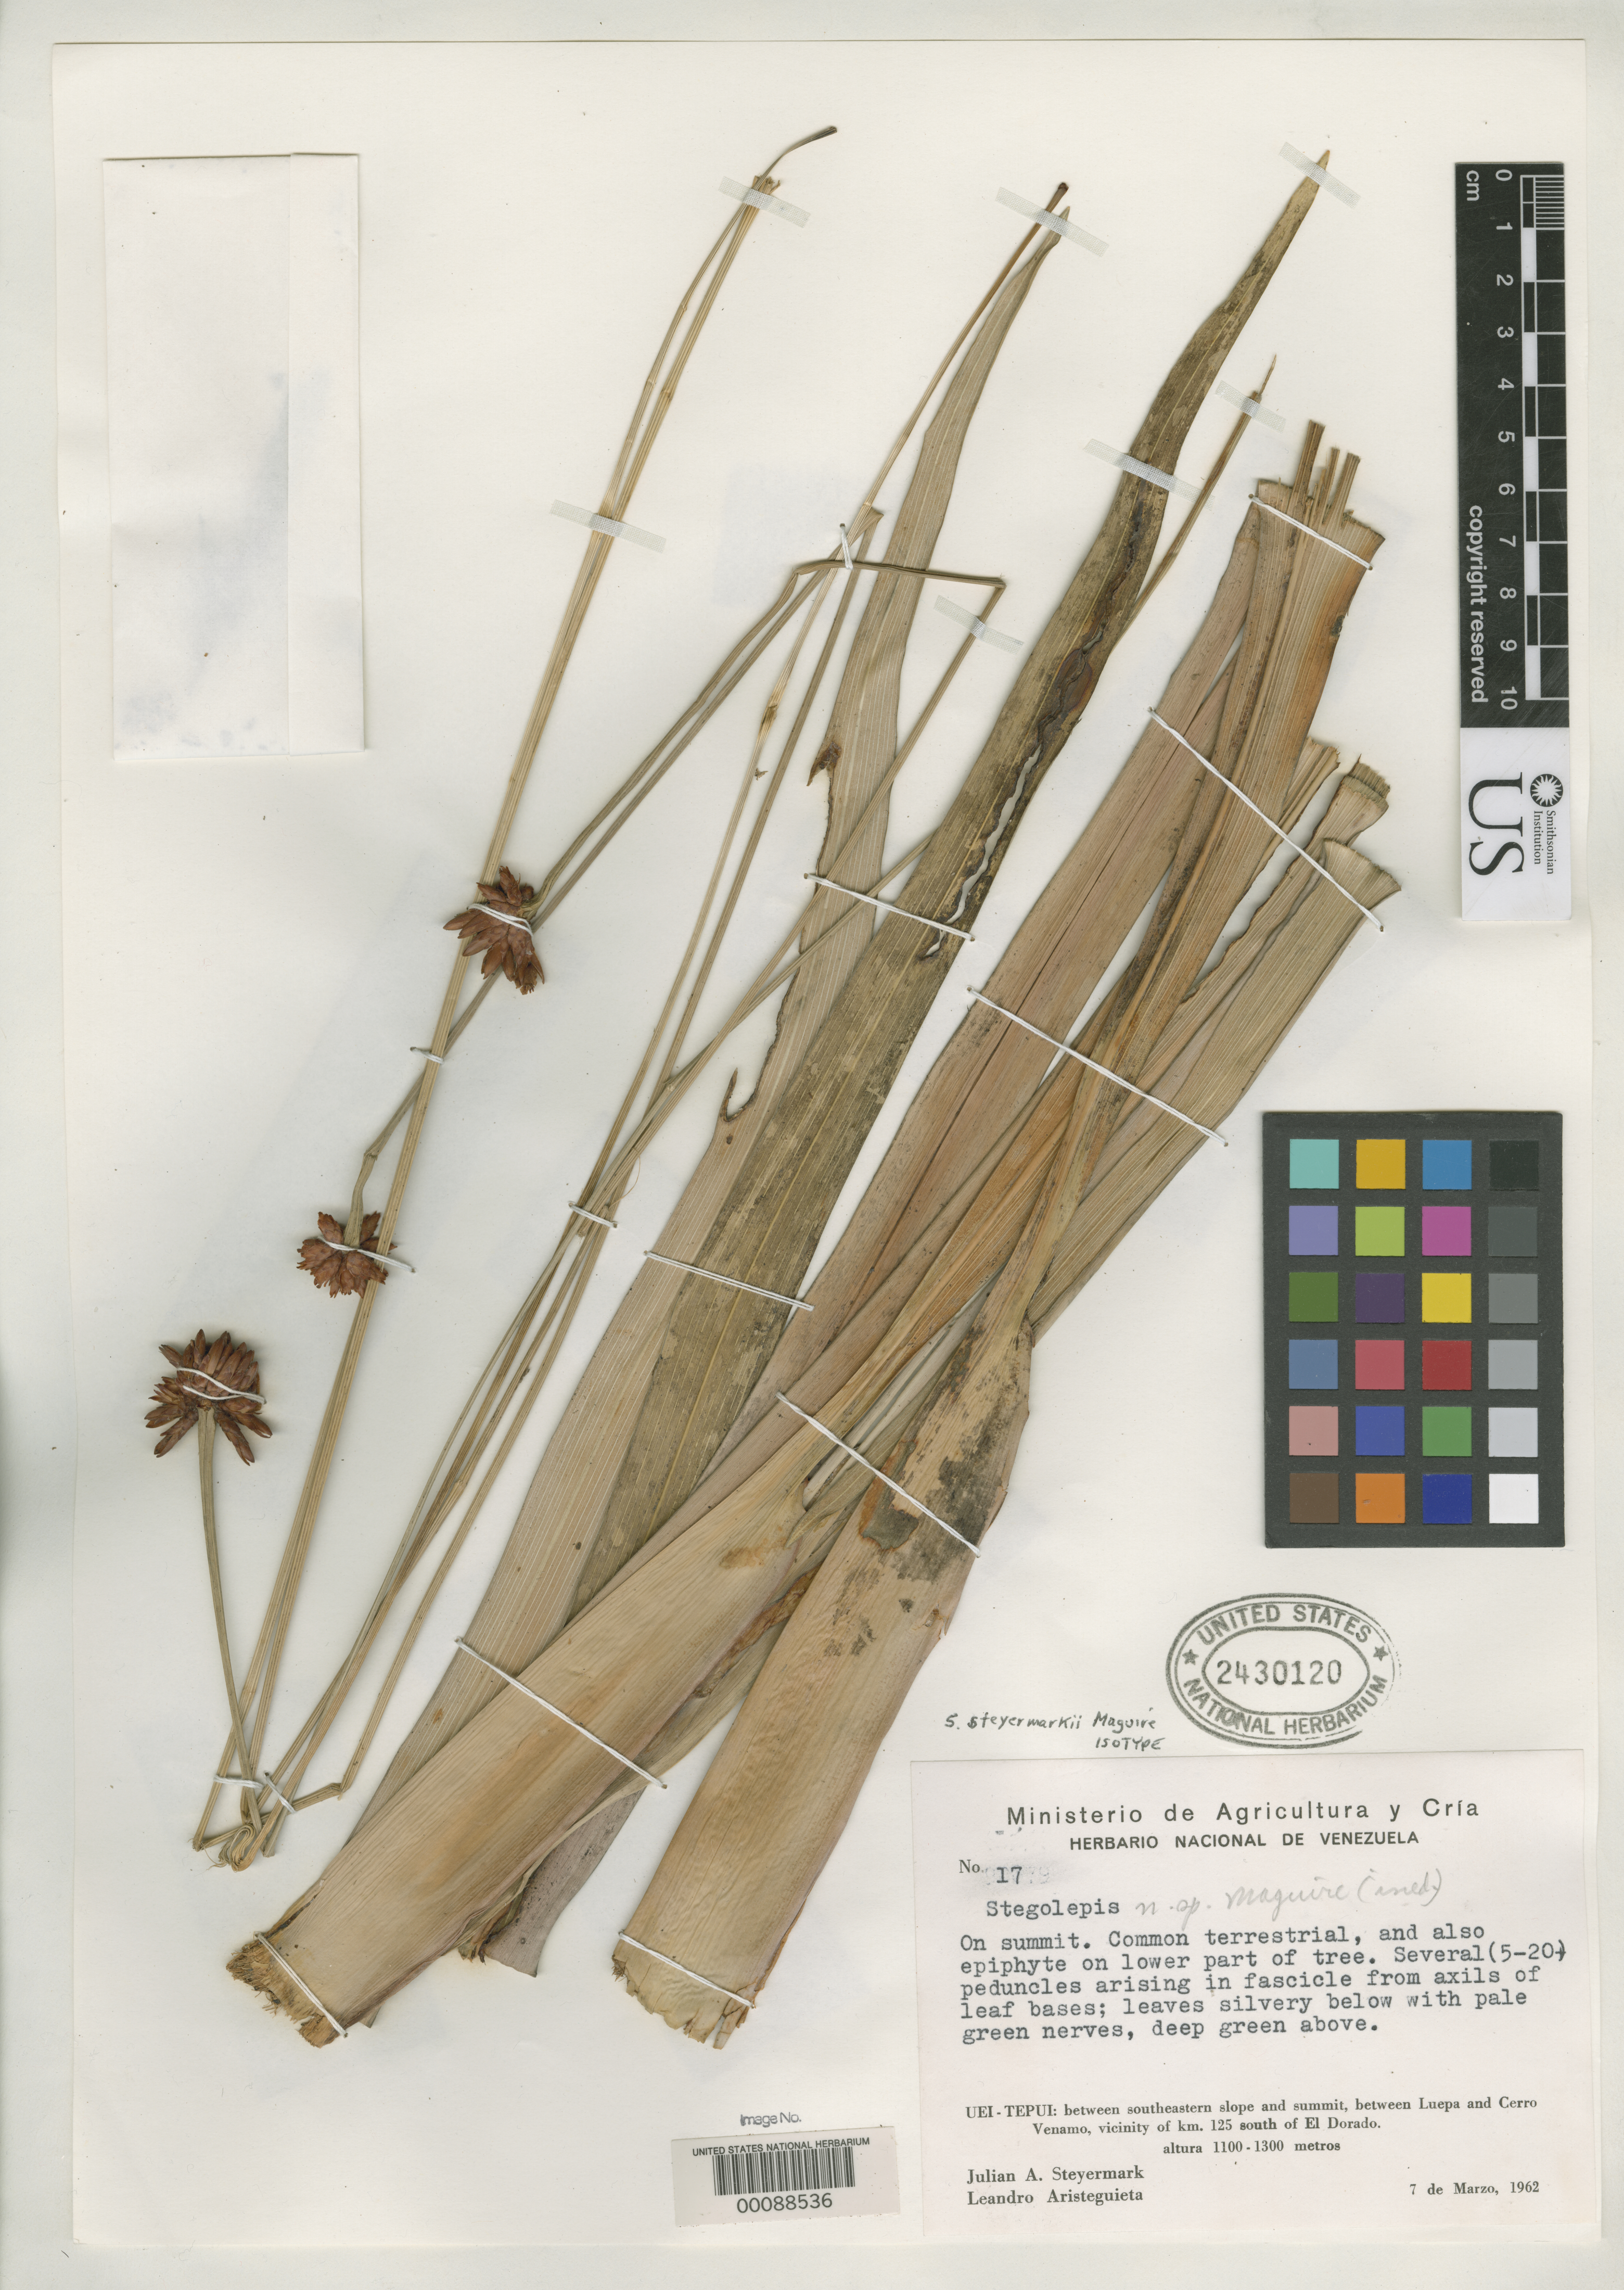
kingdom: Plantae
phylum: Tracheophyta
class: Liliopsida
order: Poales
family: Rapateaceae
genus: Stegolepis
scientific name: Stegolepis steyermarkii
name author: Maguire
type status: Isotype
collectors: J. Steyermark & L. Aristeguieta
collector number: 17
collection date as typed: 07 Mar 1962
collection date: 1962-03-07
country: Venezuela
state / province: Bolivar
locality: Uei-Tepui.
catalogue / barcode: US 2430120